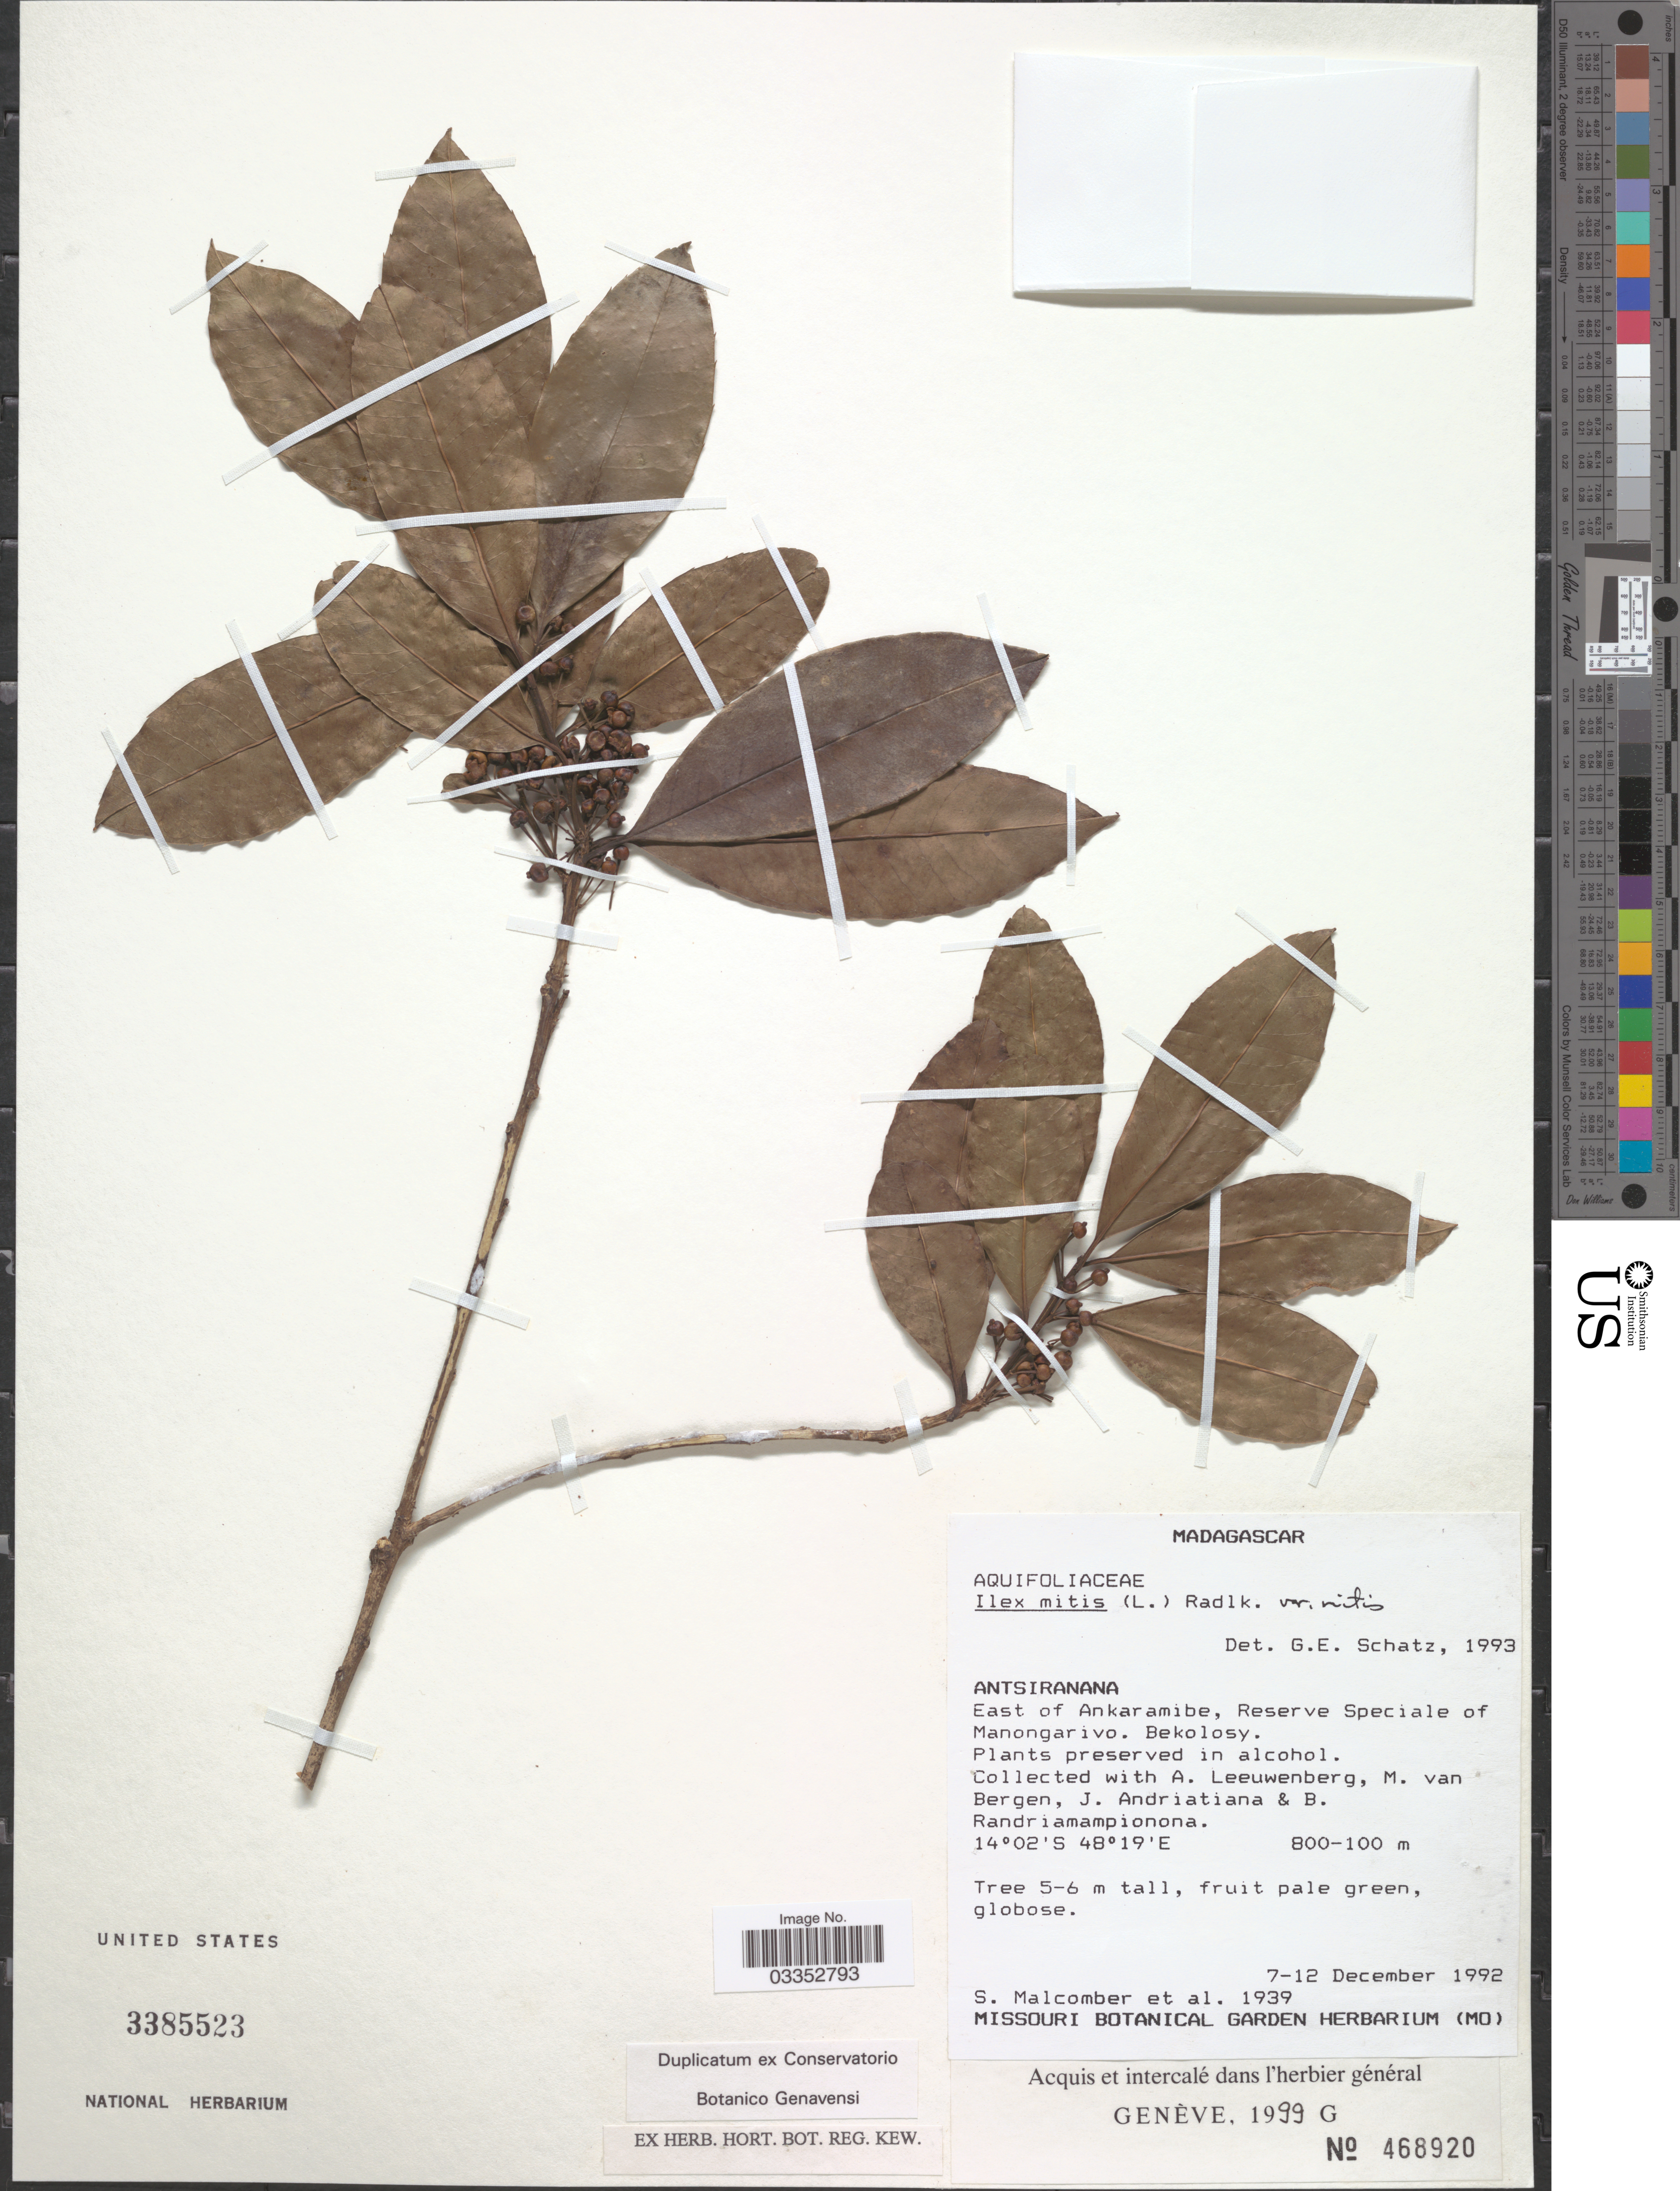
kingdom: Plantae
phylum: Tracheophyta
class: Magnoliopsida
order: Aquifoliales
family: Aquifoliaceae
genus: Ilex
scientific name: Ilex mitis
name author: (L.) Radlk.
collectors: S. T. Malcomber, A. Leeuwenberg, M. van Bergen, J. Andriatiana & B. Randriamampionona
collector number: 1939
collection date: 1992-12-07/1992-12-12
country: Madagascar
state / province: Diana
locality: East of Ankaramibe, Reserve Speciale of Manongarivo. Bekolosy.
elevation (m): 100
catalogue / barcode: US 3385523